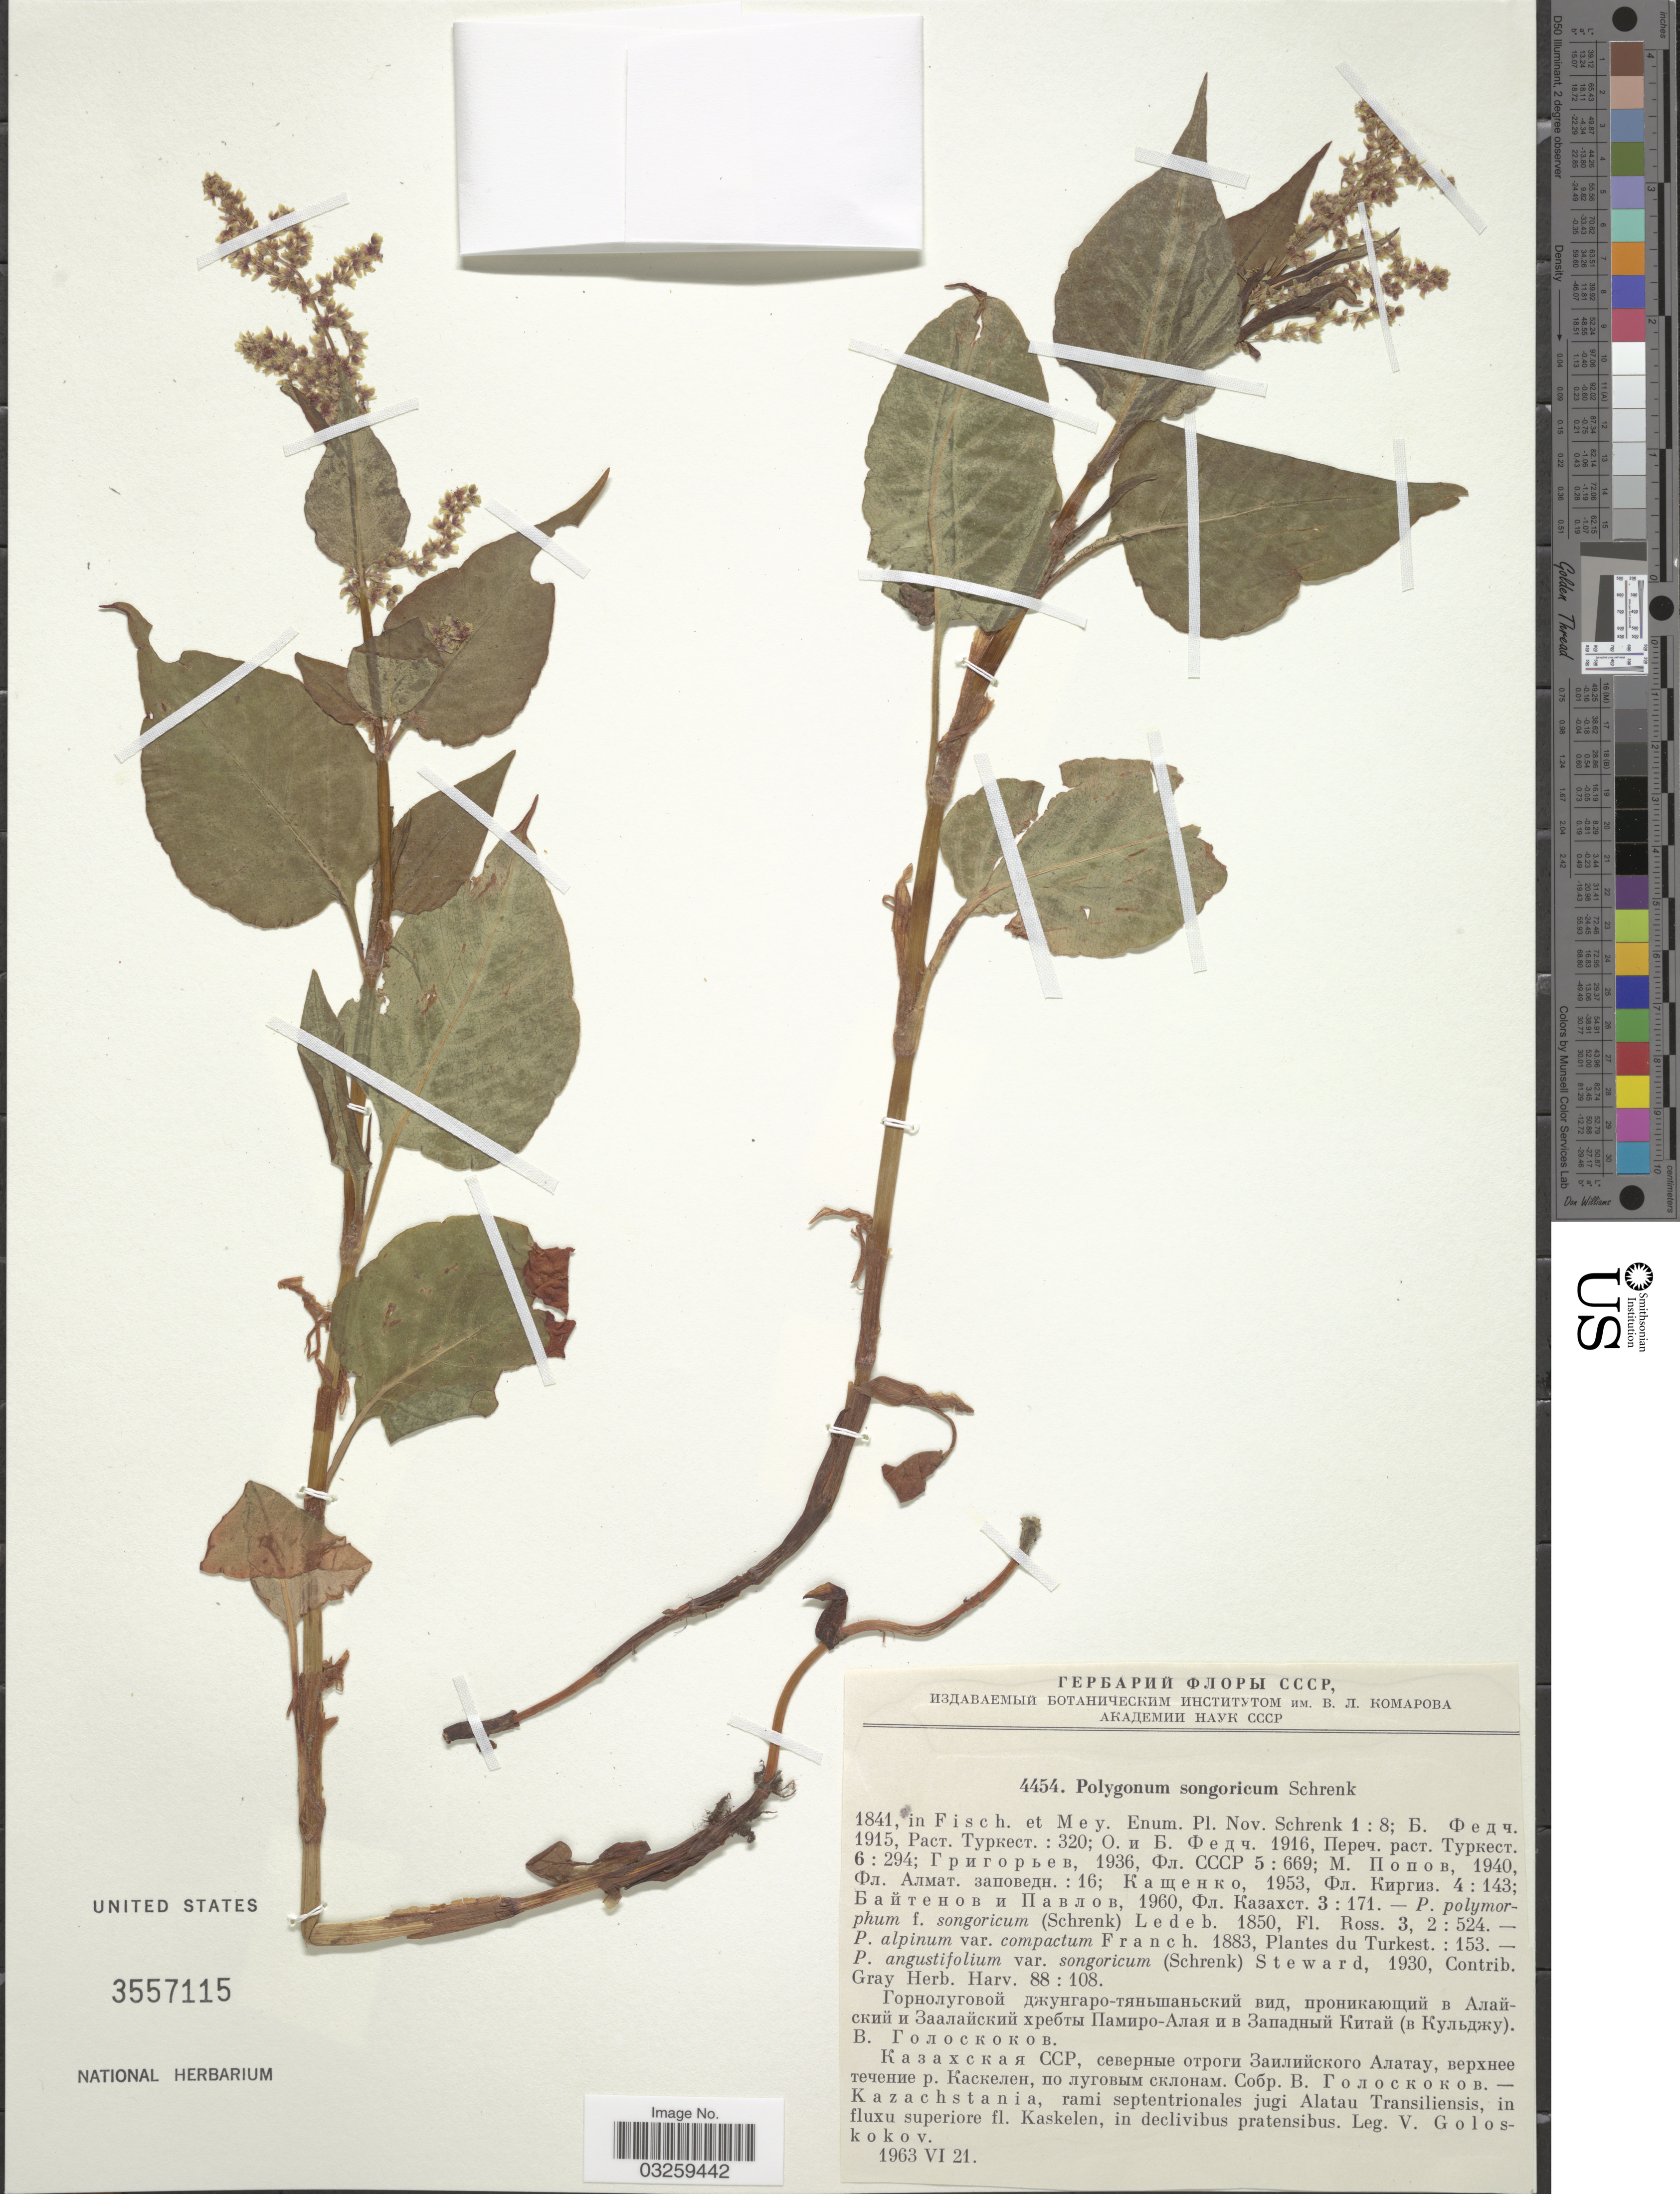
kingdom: Plantae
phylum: Tracheophyta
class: Magnoliopsida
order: Caryophyllales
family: Polygonaceae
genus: Koenigia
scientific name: Koenigia songarica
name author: (Schrenk) T.M. Schust. & Reveal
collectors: V. P. Goloskokov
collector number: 4454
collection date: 1963-06-21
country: Kazakhstan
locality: Kazachstania, rami septentrionales jugi Alatau Transiliensis, in fluxu superiore fl. Kaskelen, in declivibus pratensibus.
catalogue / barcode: US 3557115